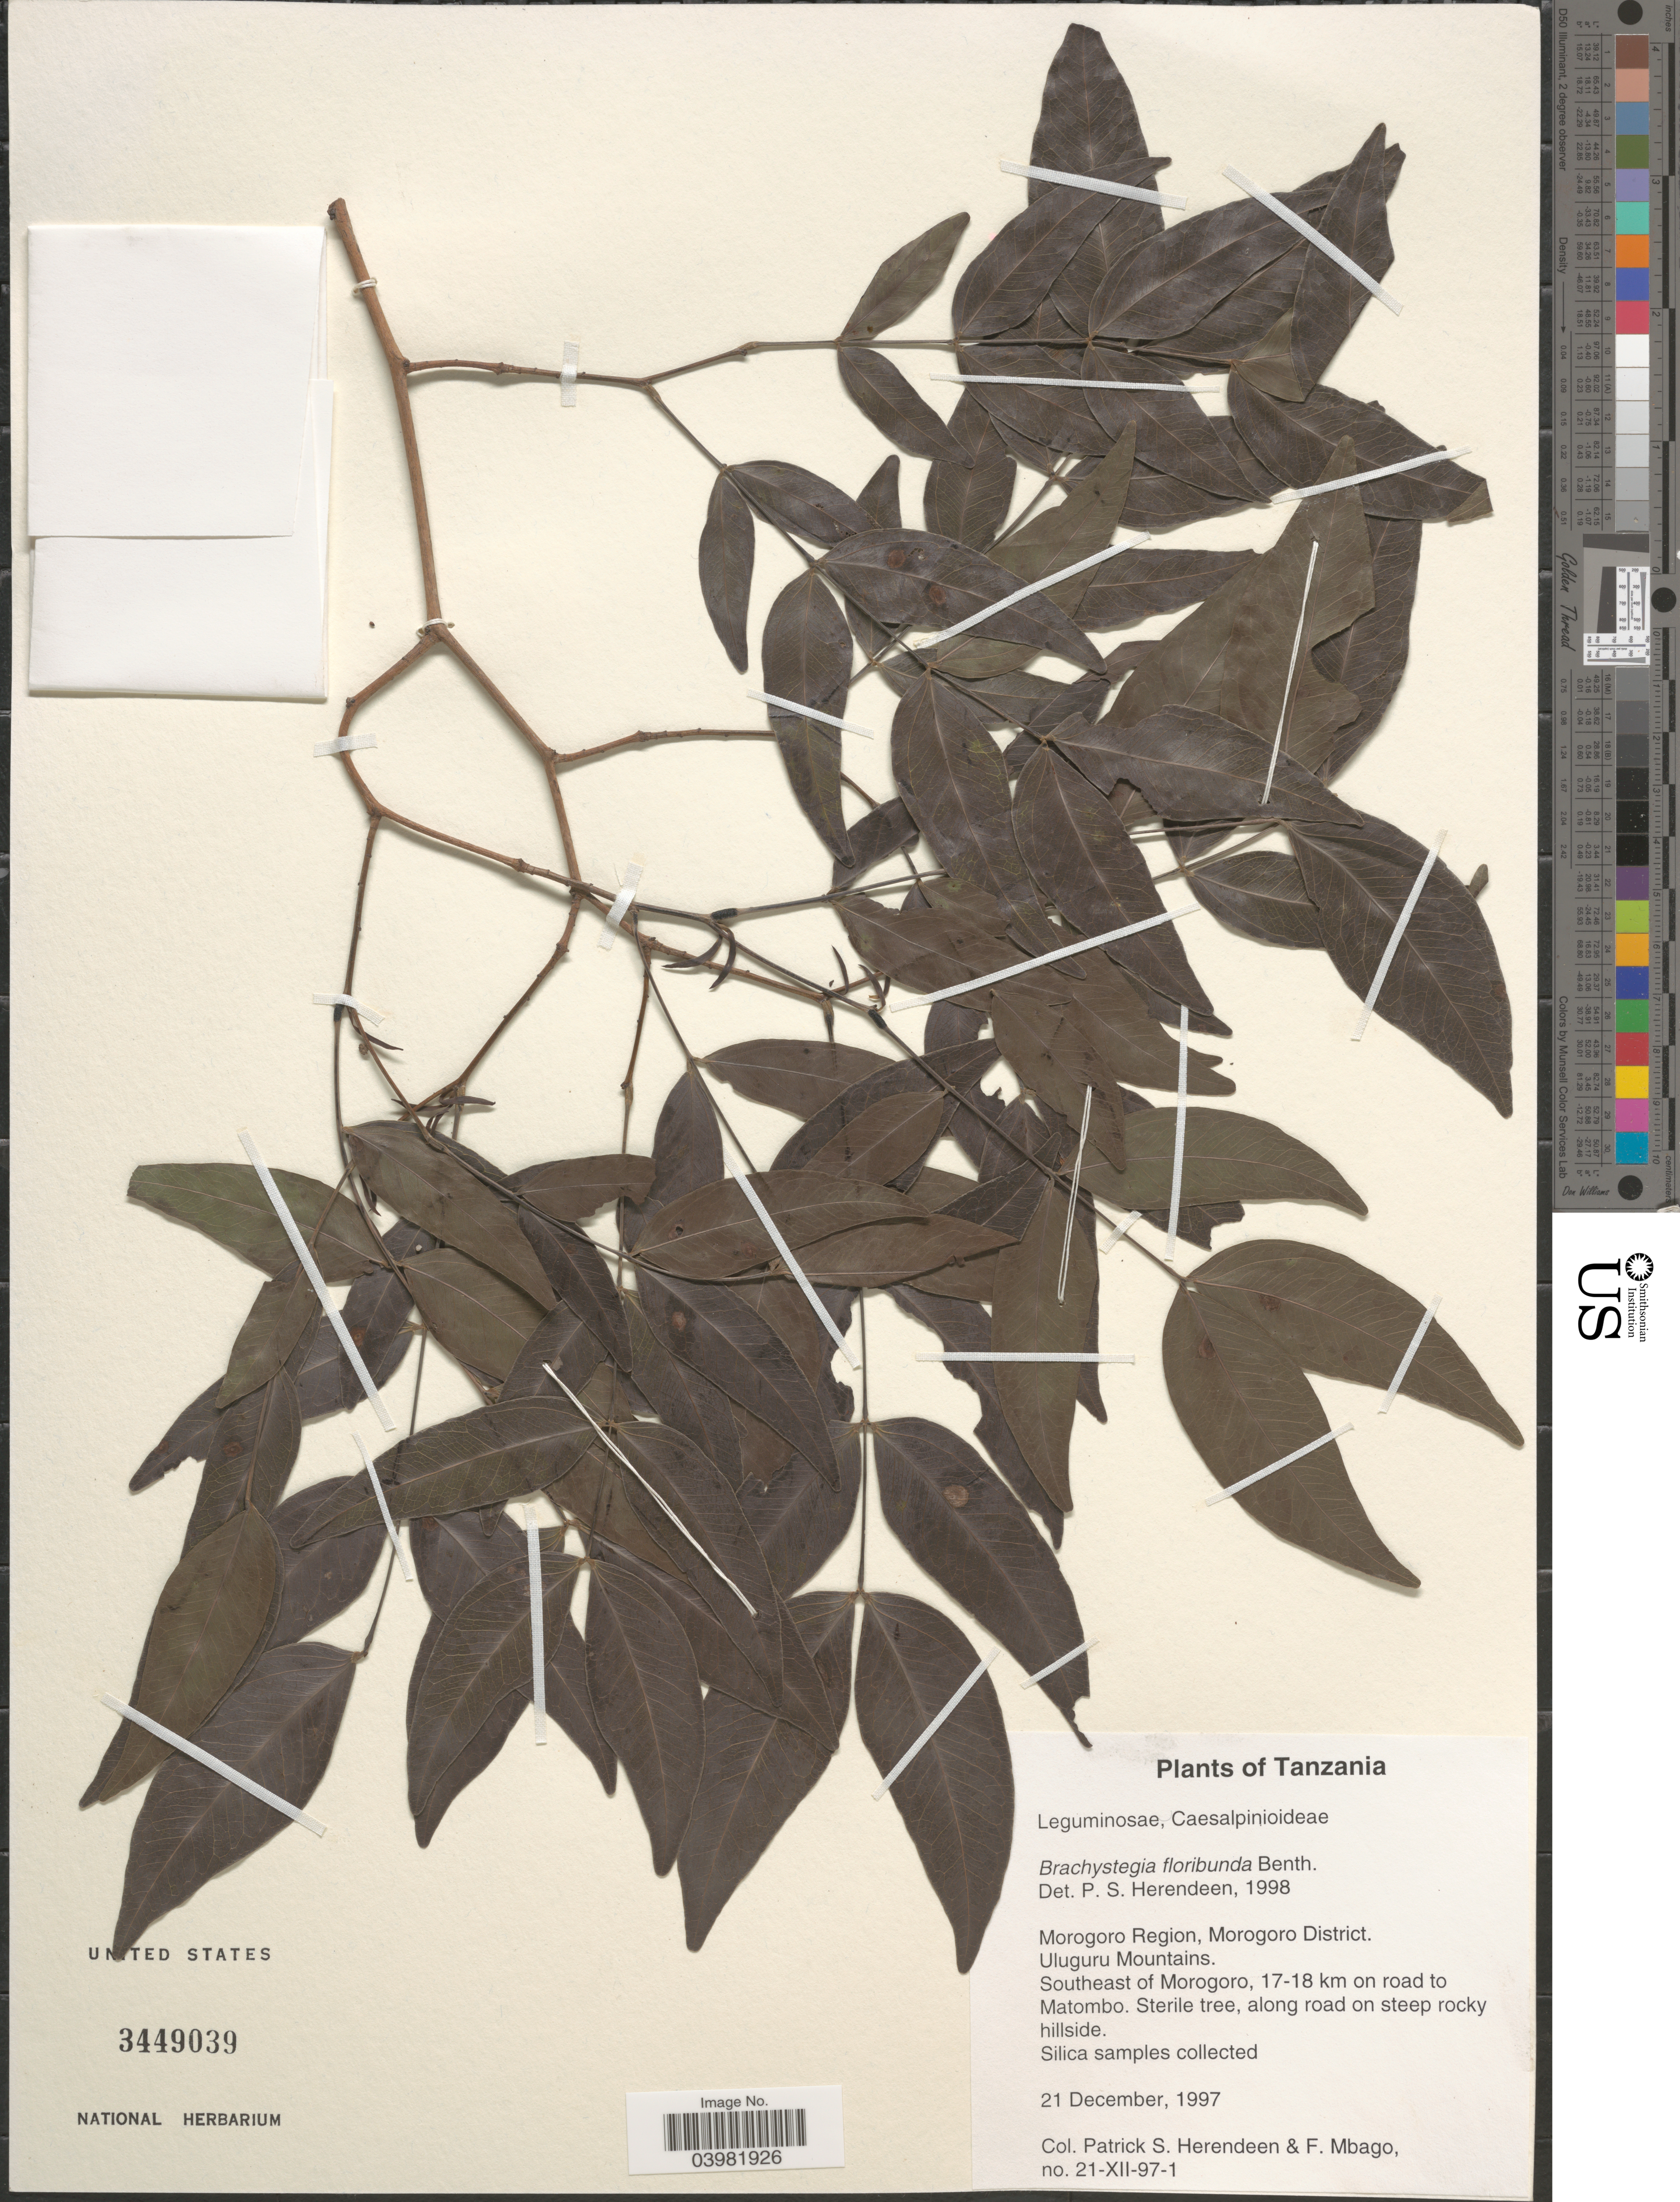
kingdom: Plantae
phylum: Tracheophyta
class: Magnoliopsida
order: Fabales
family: Fabaceae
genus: Brachystegia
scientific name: Brachystegia floribunda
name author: Benth.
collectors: P. S. Herendeen & F. Mbago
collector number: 21-XII-97-1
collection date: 1997-12-21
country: Tanzania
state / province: Morogoro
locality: Morogoro Region, Morogoro District. Uluguru Mountains. Southeast of Morogoro, 17-18 km on road to Matombo. Along road on steep rocky hillside.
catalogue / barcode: US 3449039